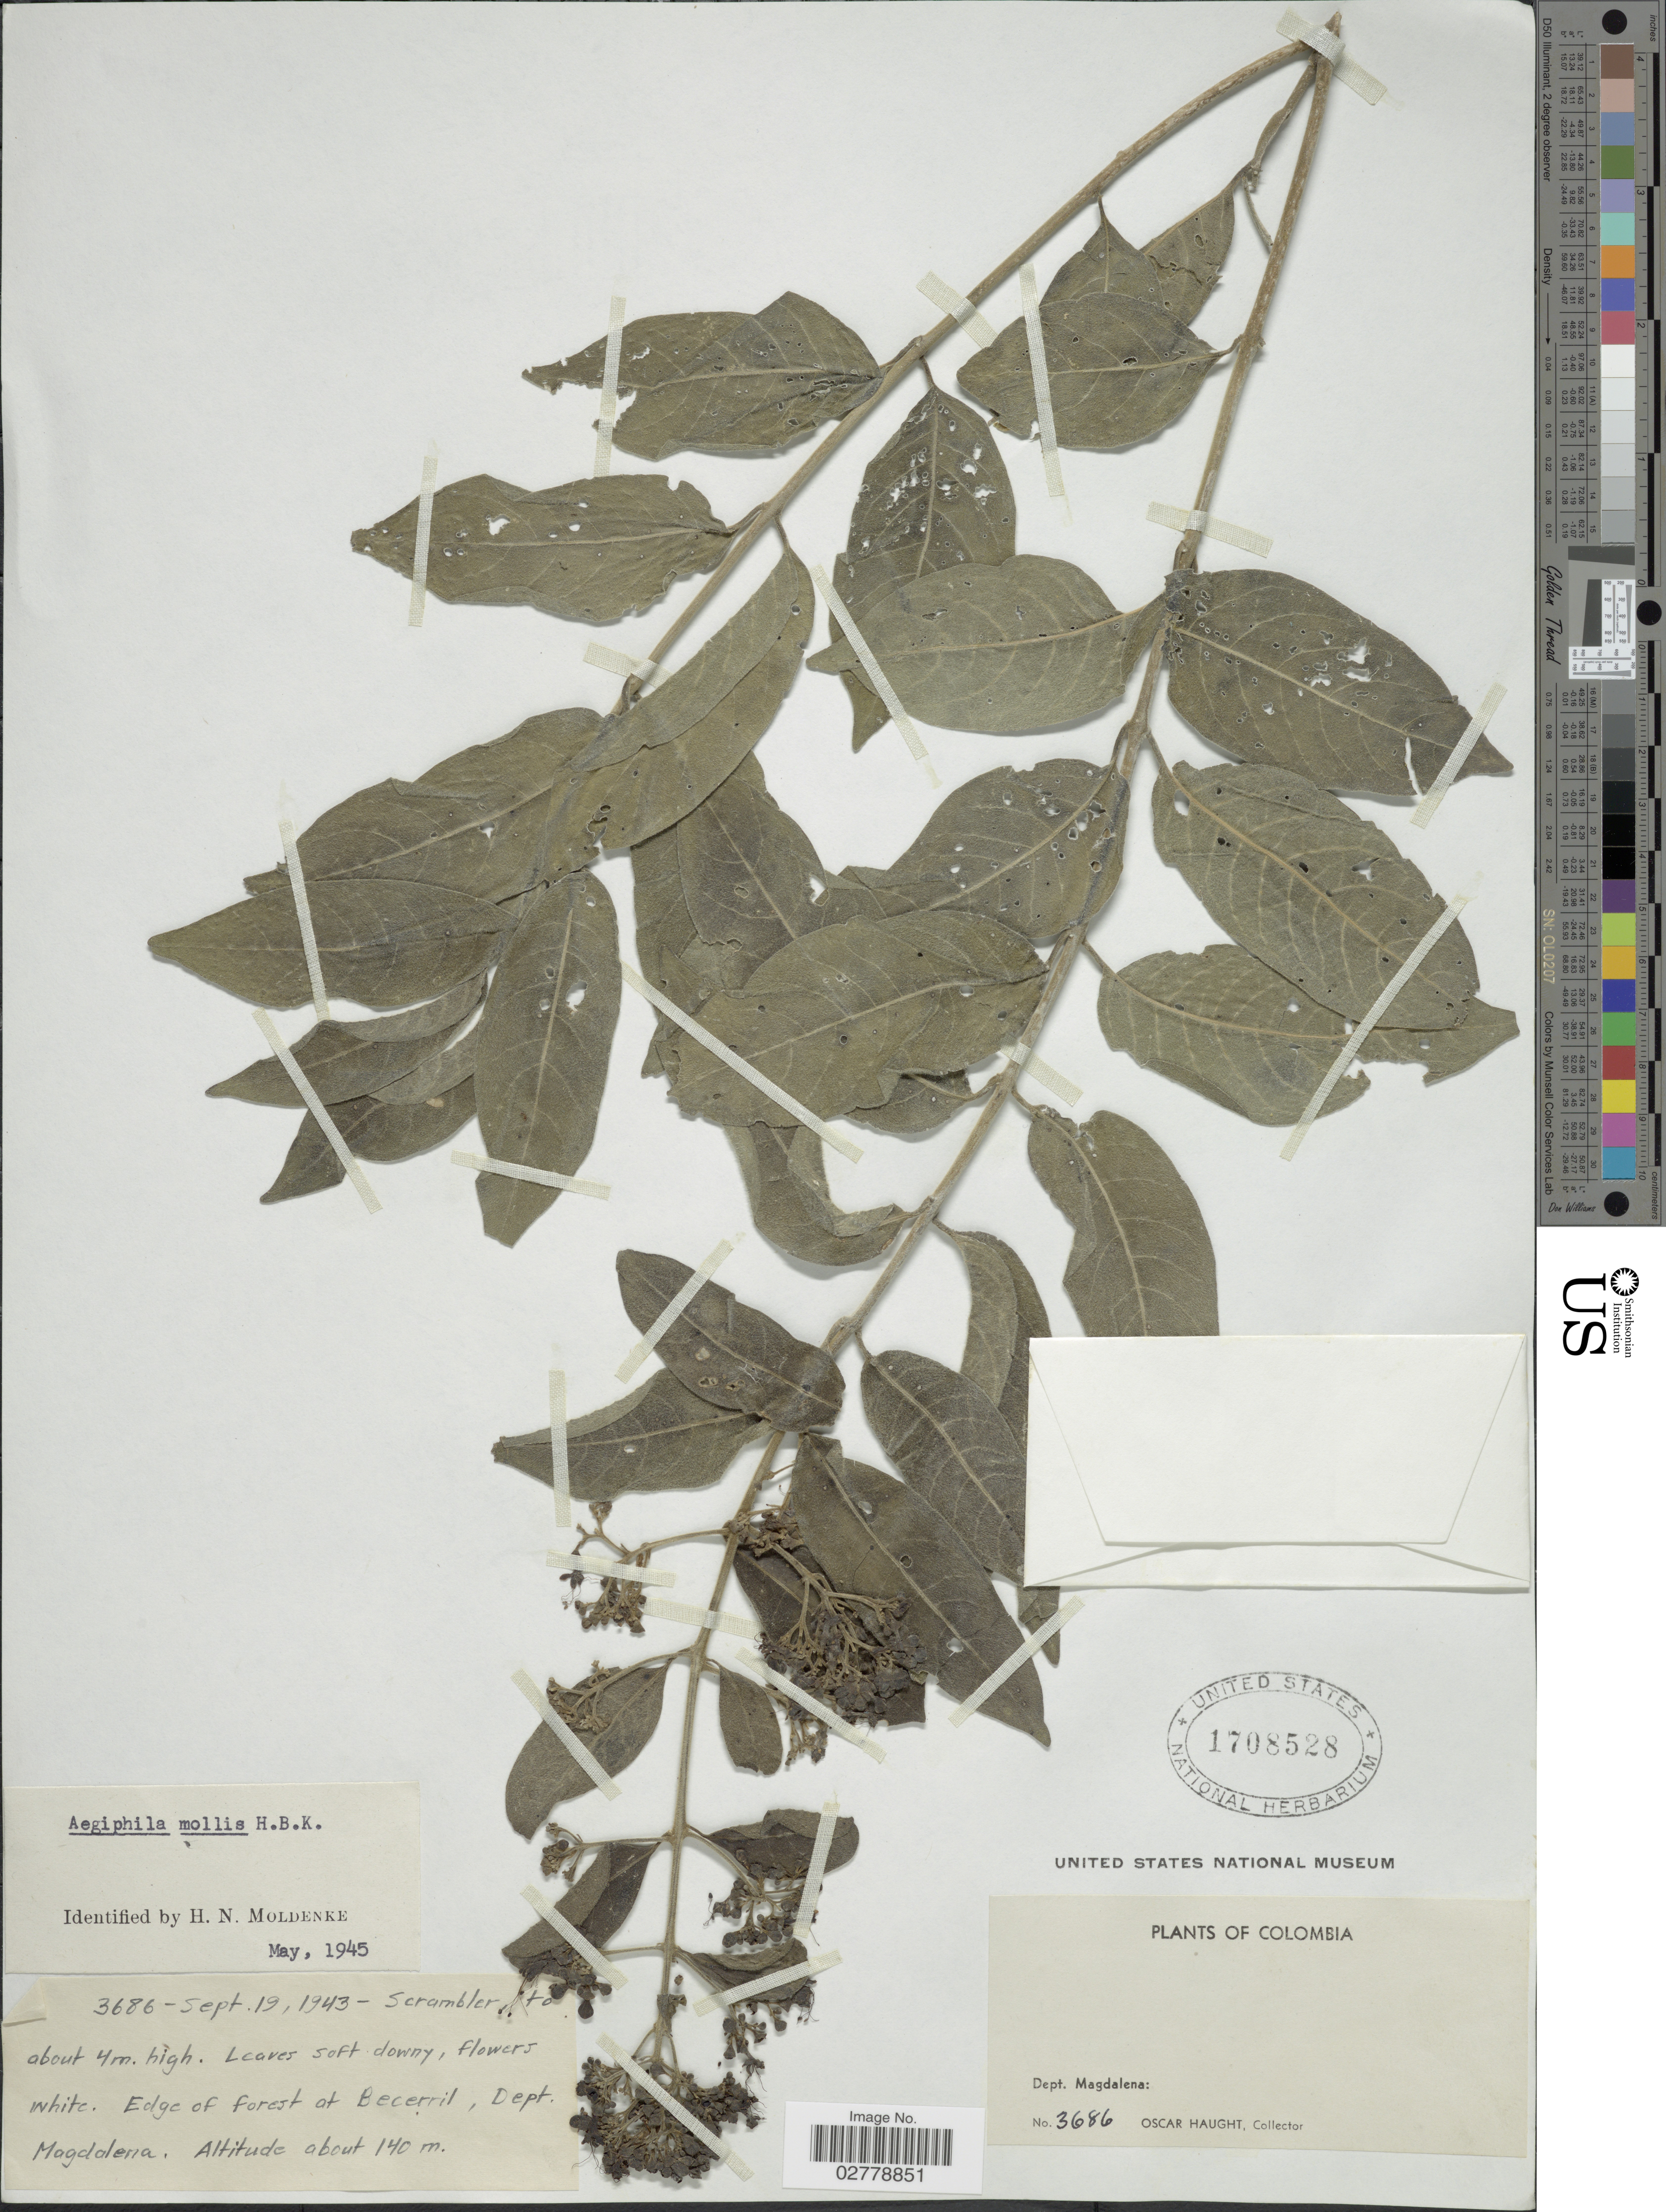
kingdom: Plantae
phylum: Tracheophyta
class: Magnoliopsida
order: Lamiales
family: Lamiaceae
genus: Aegiphila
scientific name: Aegiphila mollis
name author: Kunth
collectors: O. L. Haught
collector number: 3686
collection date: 1943-09-19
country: Colombia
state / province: Magdalena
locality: Edge of forest at Becerril, Dept. Magdalena.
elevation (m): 140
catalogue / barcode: US 1708528